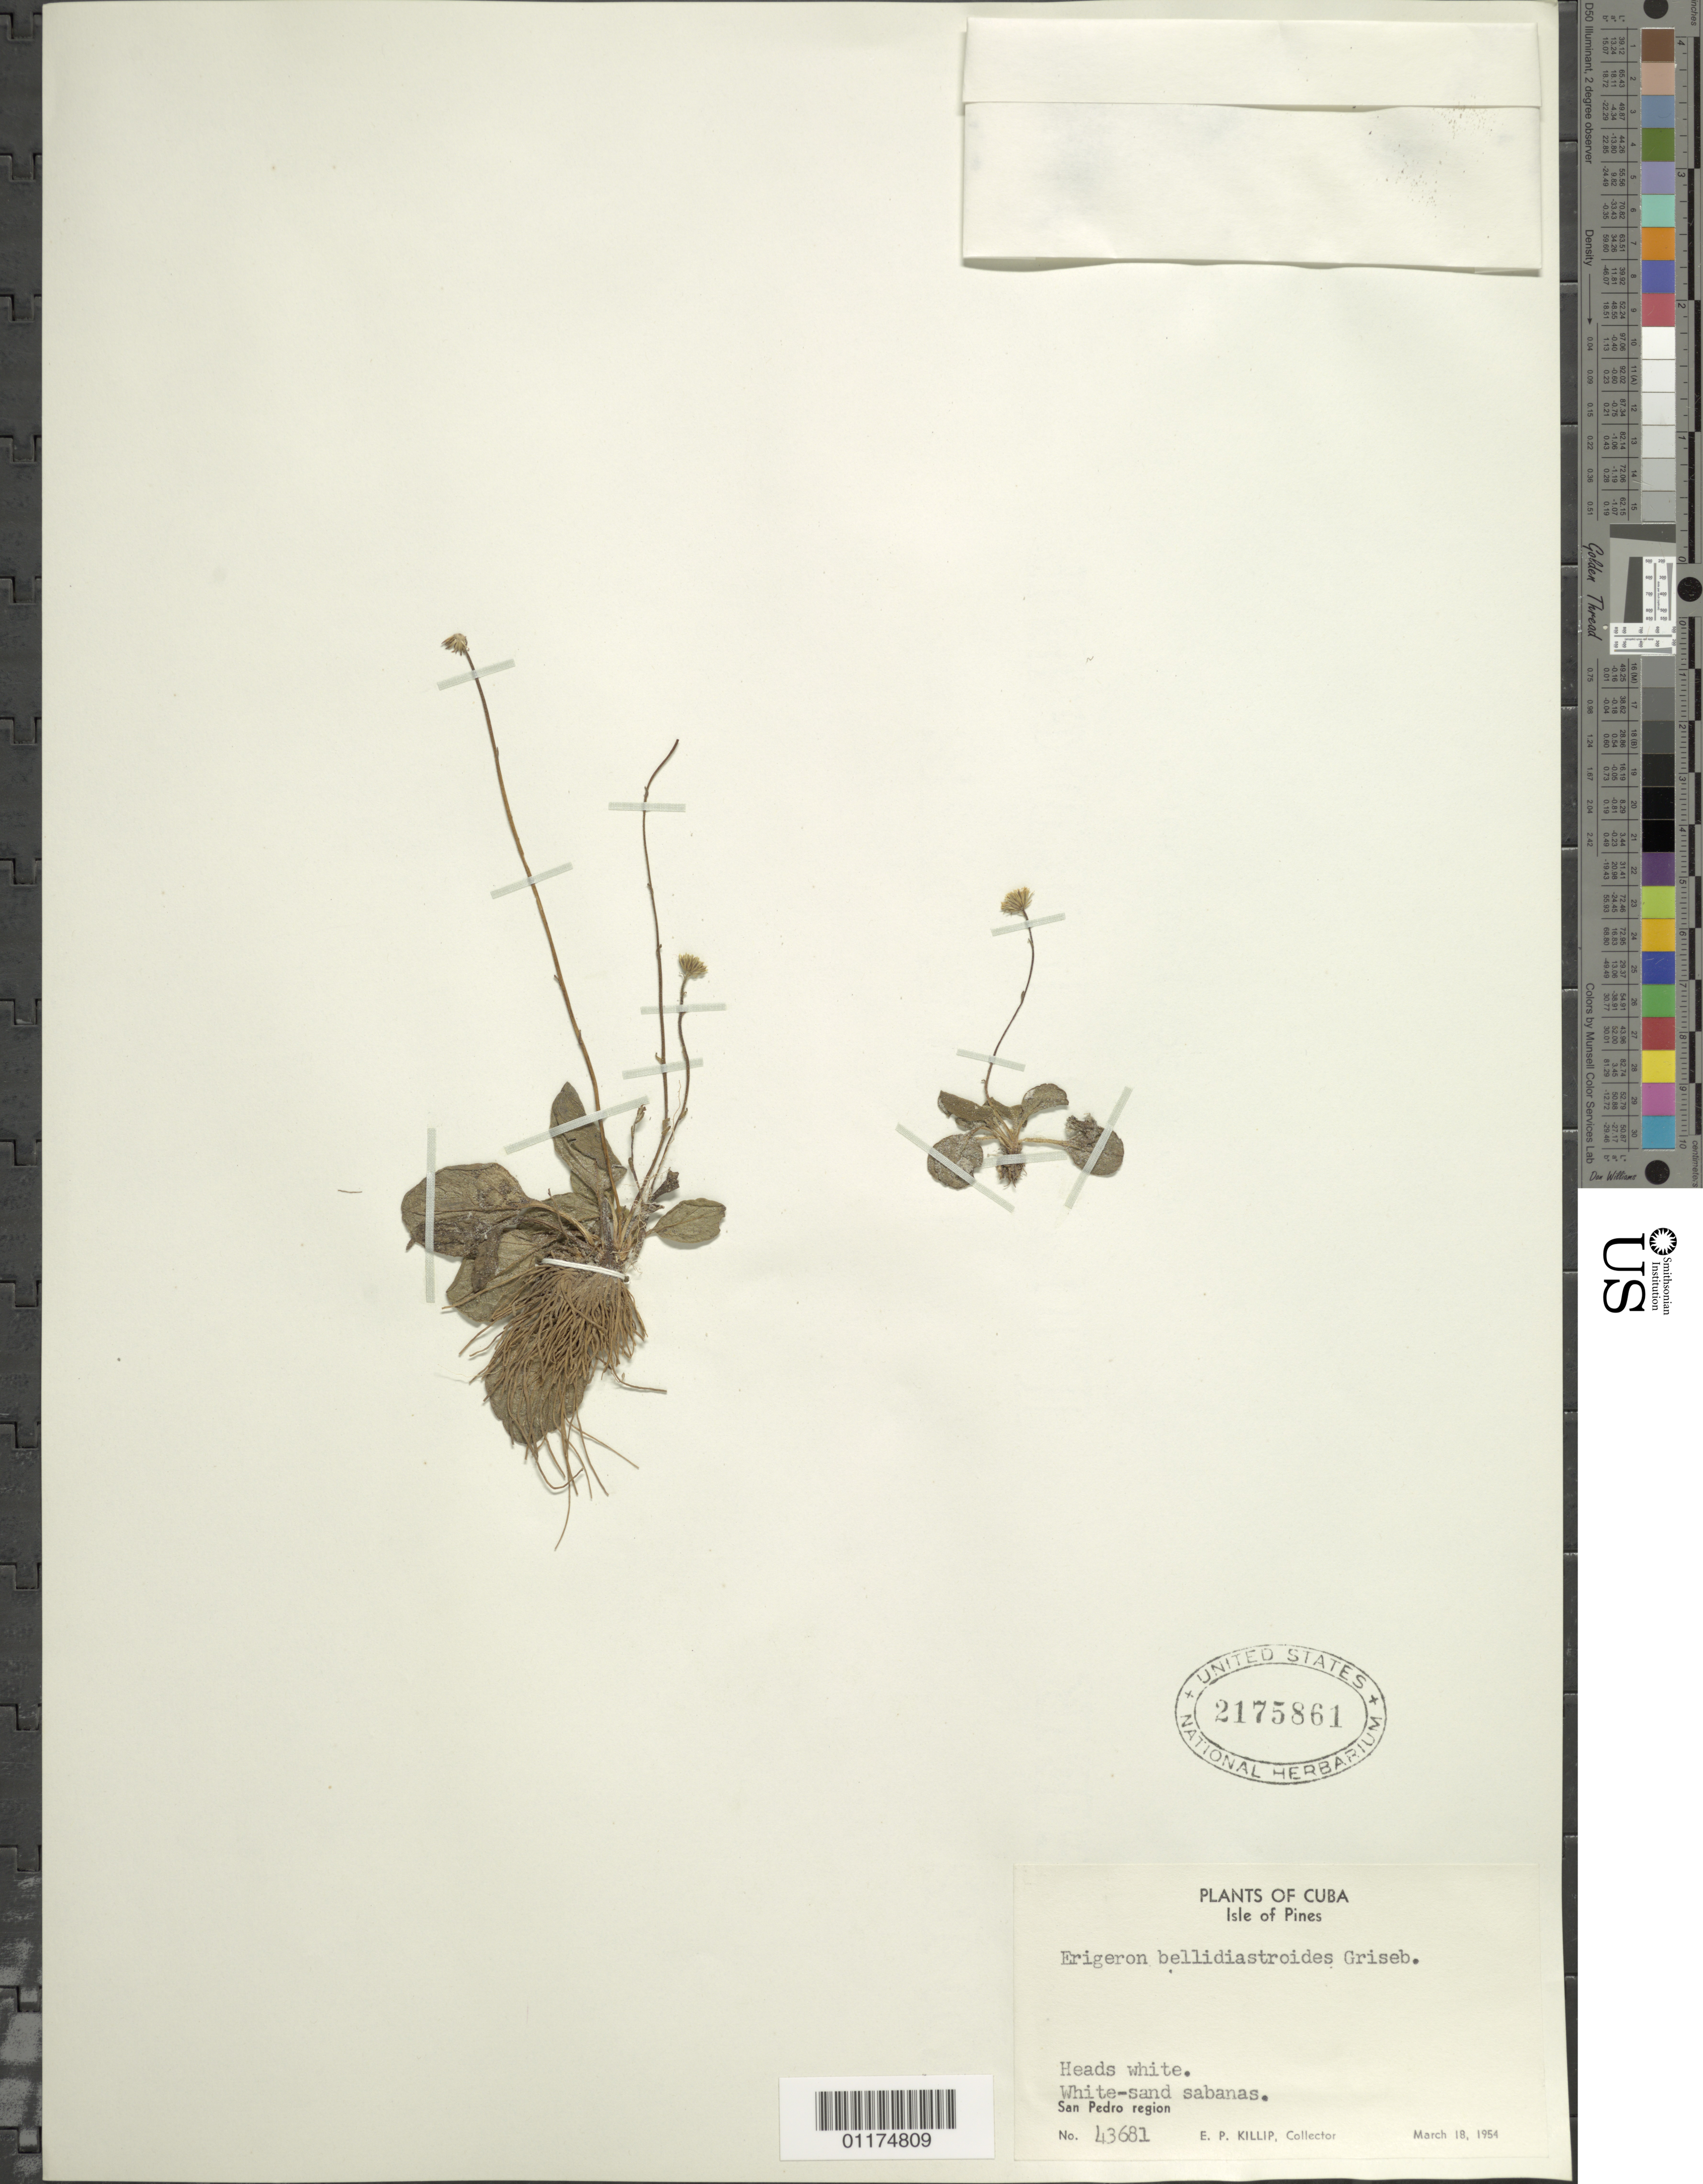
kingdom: Plantae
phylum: Tracheophyta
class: Magnoliopsida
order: Asterales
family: Asteraceae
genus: Erigeron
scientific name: Erigeron bellidiastroides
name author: Griseb.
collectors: E. P. Killip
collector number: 43681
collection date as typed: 18 Mar 1954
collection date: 1954-03-18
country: Cuba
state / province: Isla de la Juventud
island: Isla de la Juventud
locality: San Pedro region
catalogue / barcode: US 2175861